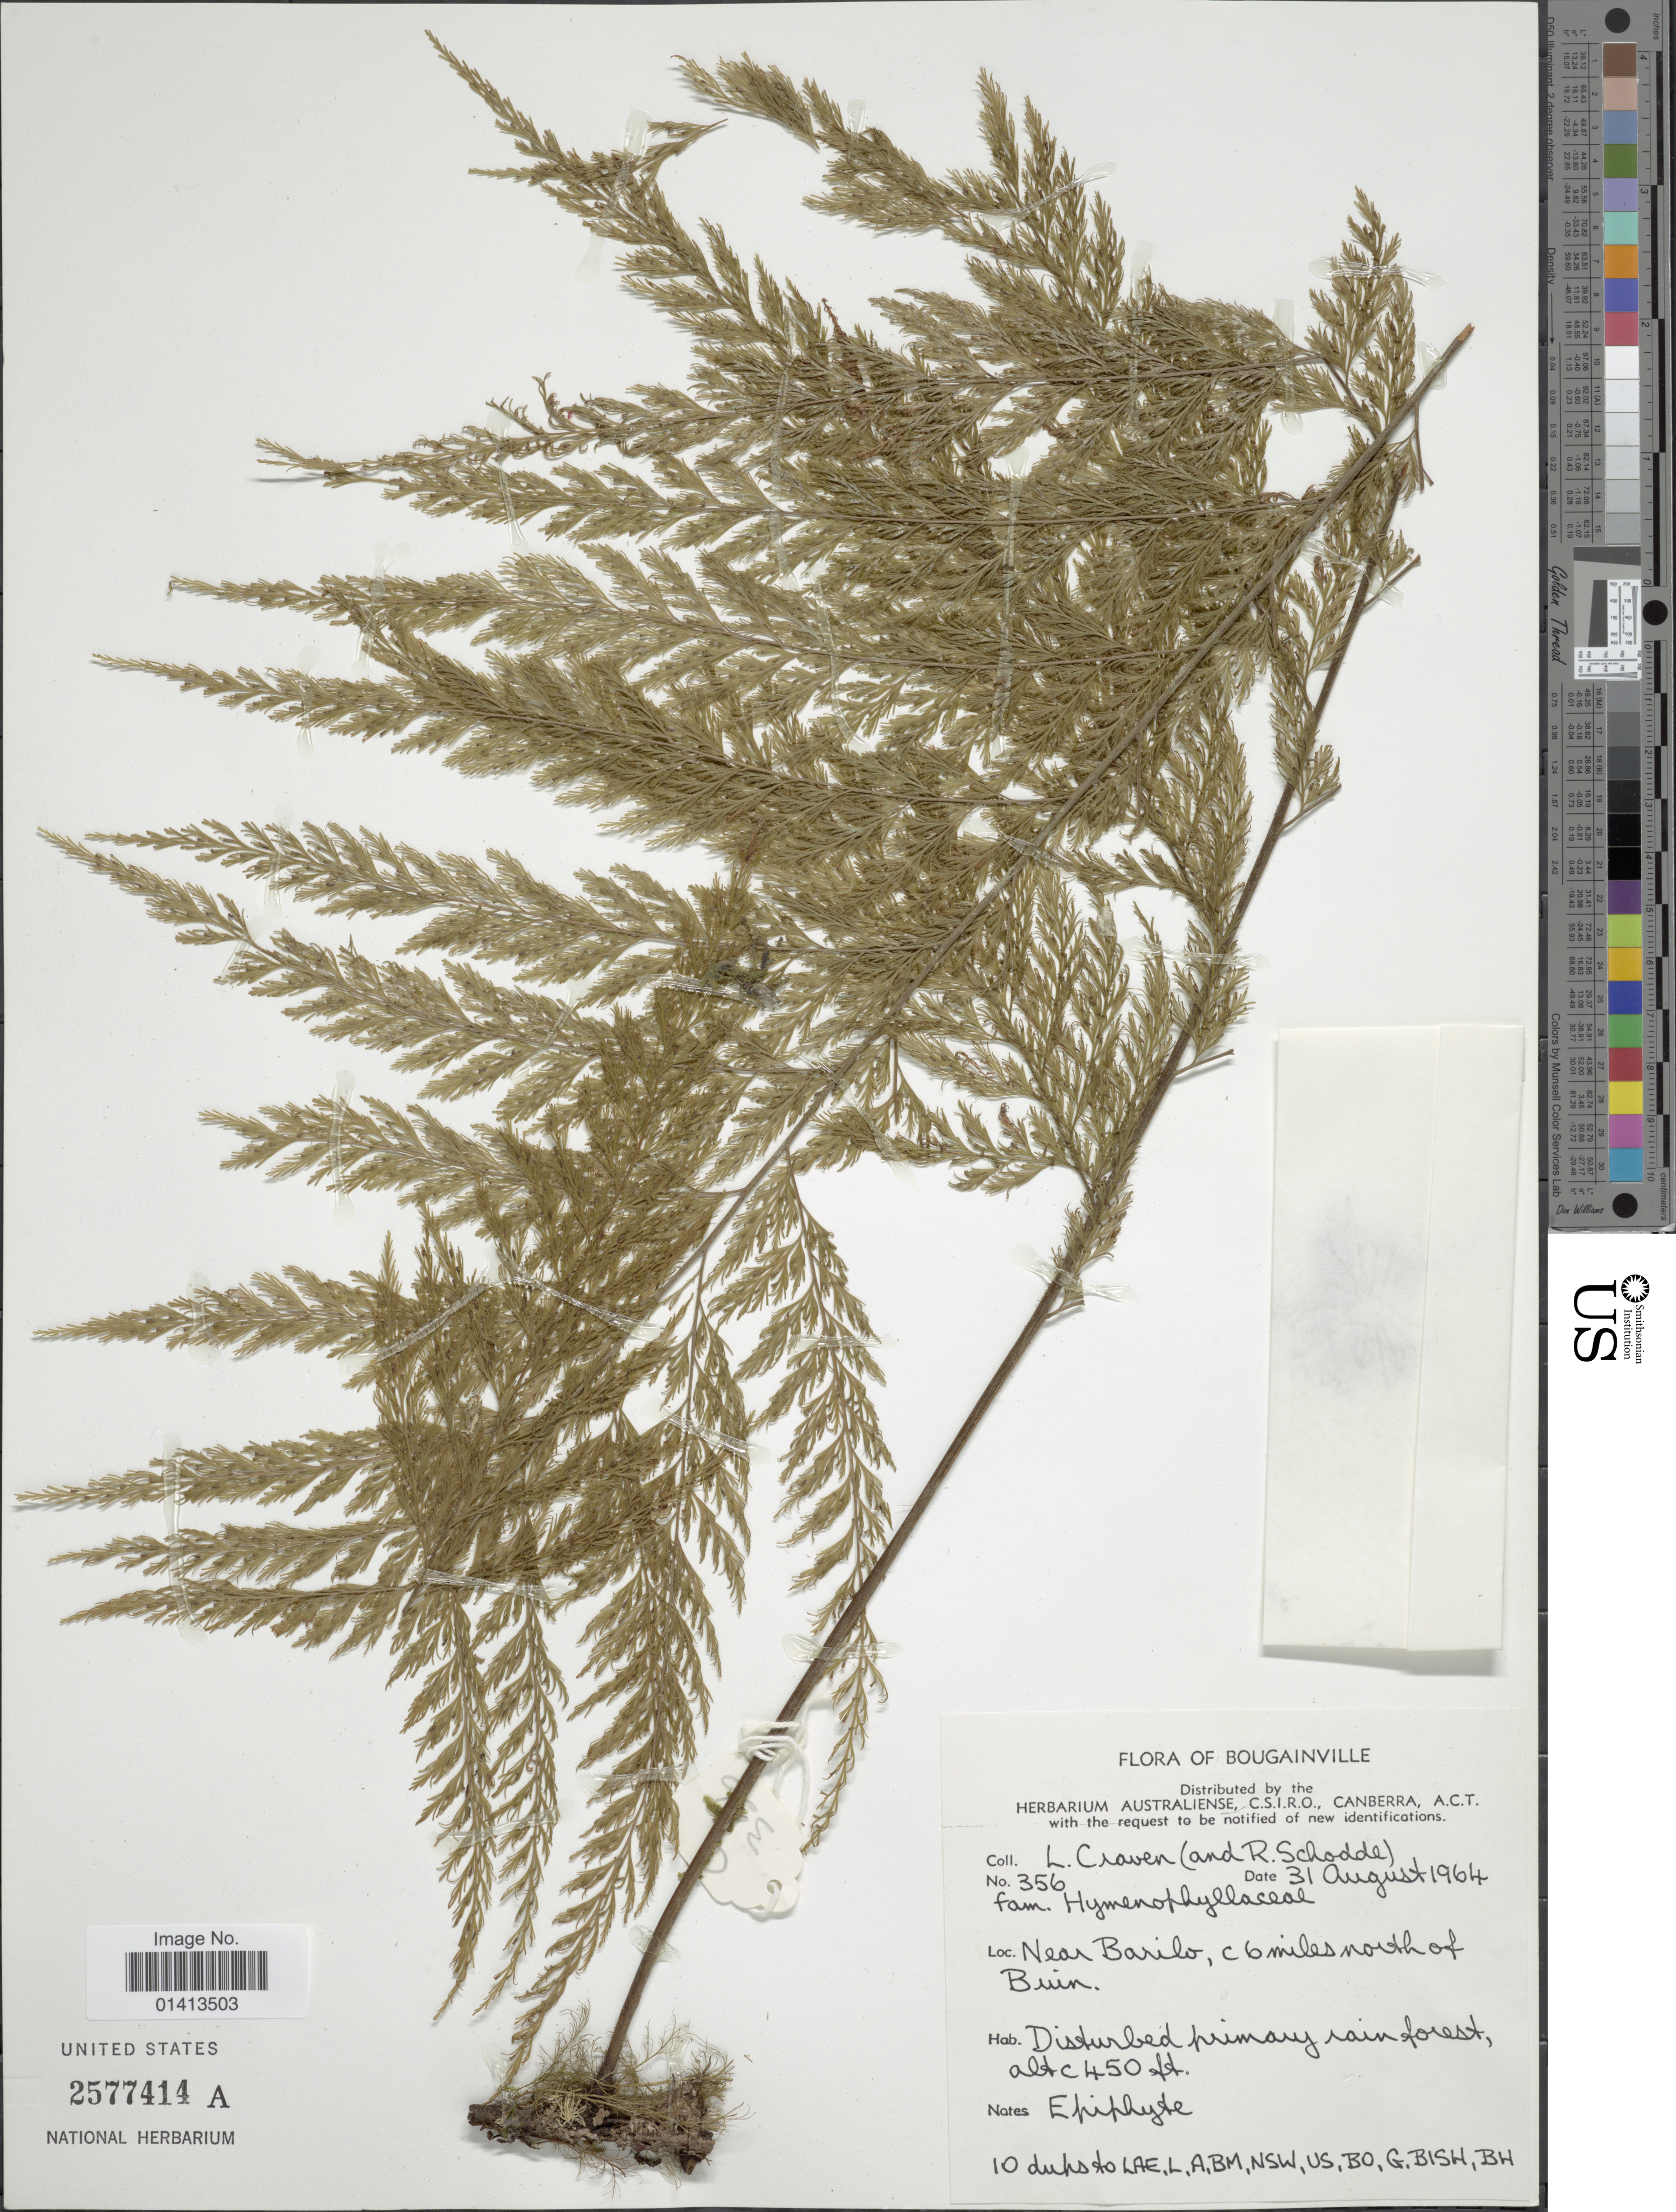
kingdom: Plantae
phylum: Tracheophyta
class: Polypodiopsida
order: Hymenophyllales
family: Hymenophyllaceae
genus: Crepidomanes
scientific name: Crepidomanes sp.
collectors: L. A. Craven & R. Schodde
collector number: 356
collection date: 1964-08-31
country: Papua New Guinea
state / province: Bougainville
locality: Near Barilo, c. 6 miles north of Buin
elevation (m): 137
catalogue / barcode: US 2577414A